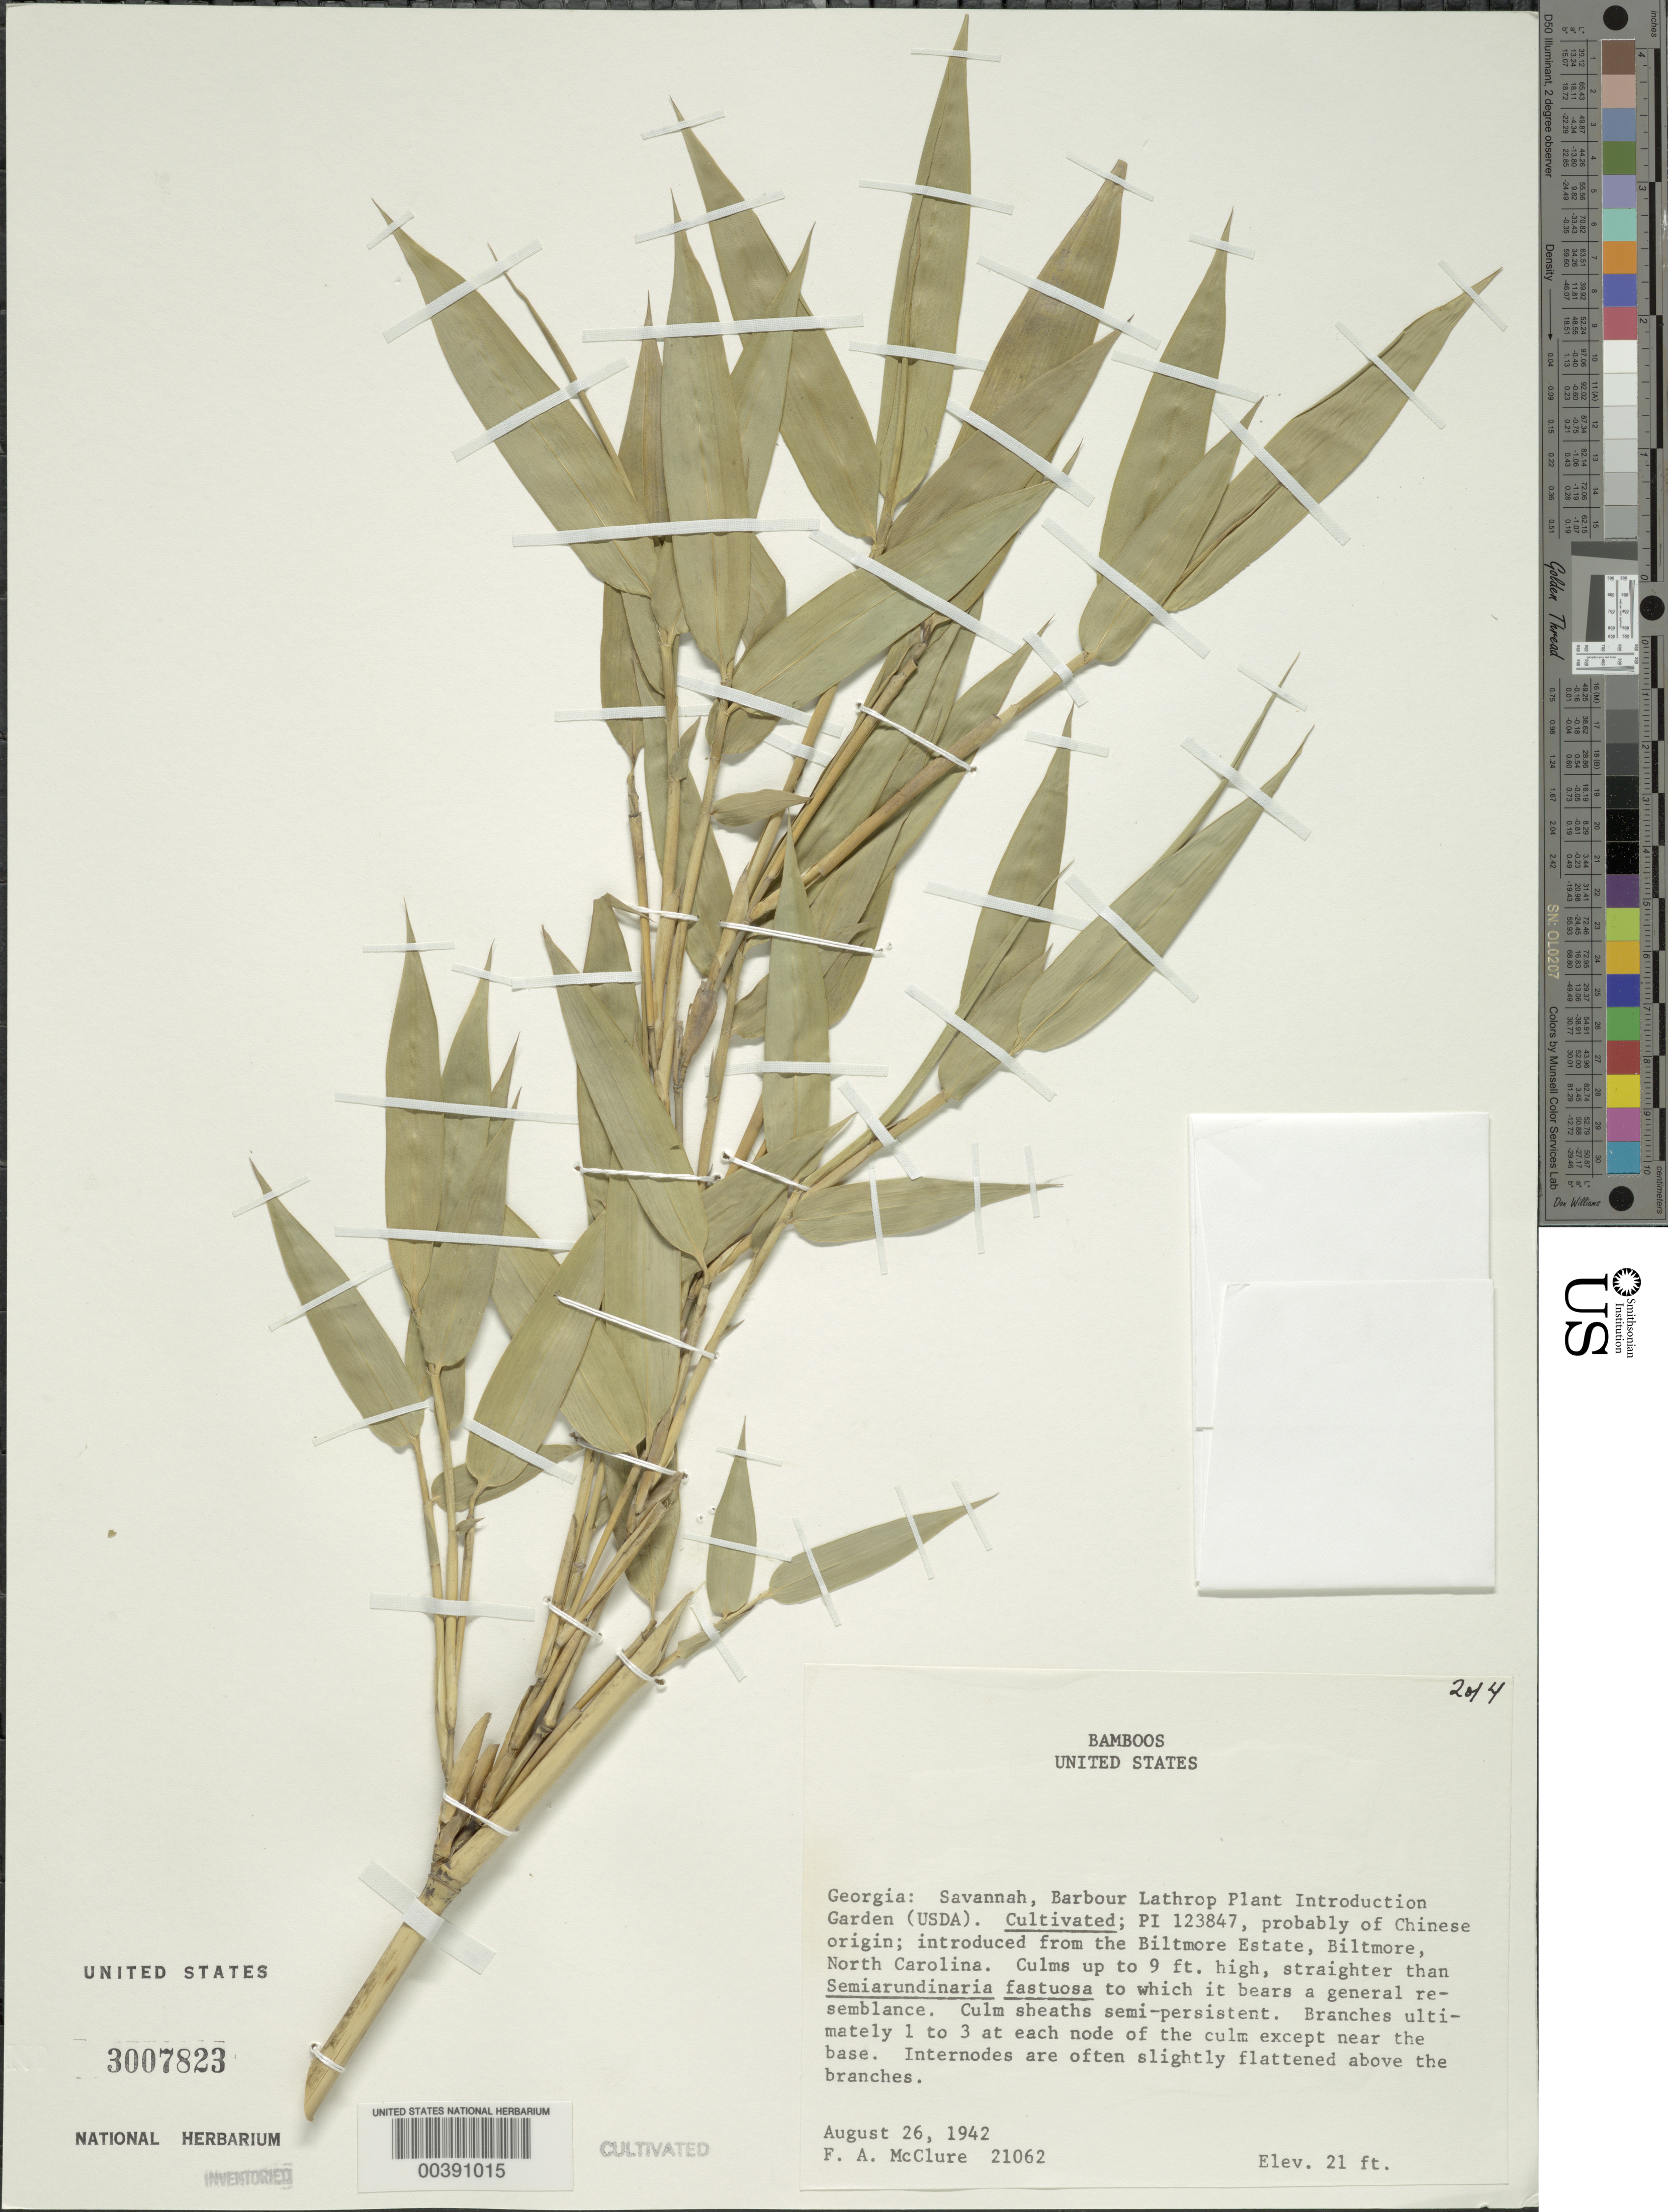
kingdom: Plantae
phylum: Tracheophyta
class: Liliopsida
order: Poales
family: Poaceae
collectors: F. A. McClure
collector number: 21062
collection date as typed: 26 Aug 1942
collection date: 1942-08-26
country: United States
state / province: Georgia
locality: Barbour lathrop pi garden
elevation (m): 6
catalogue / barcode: US 3007823